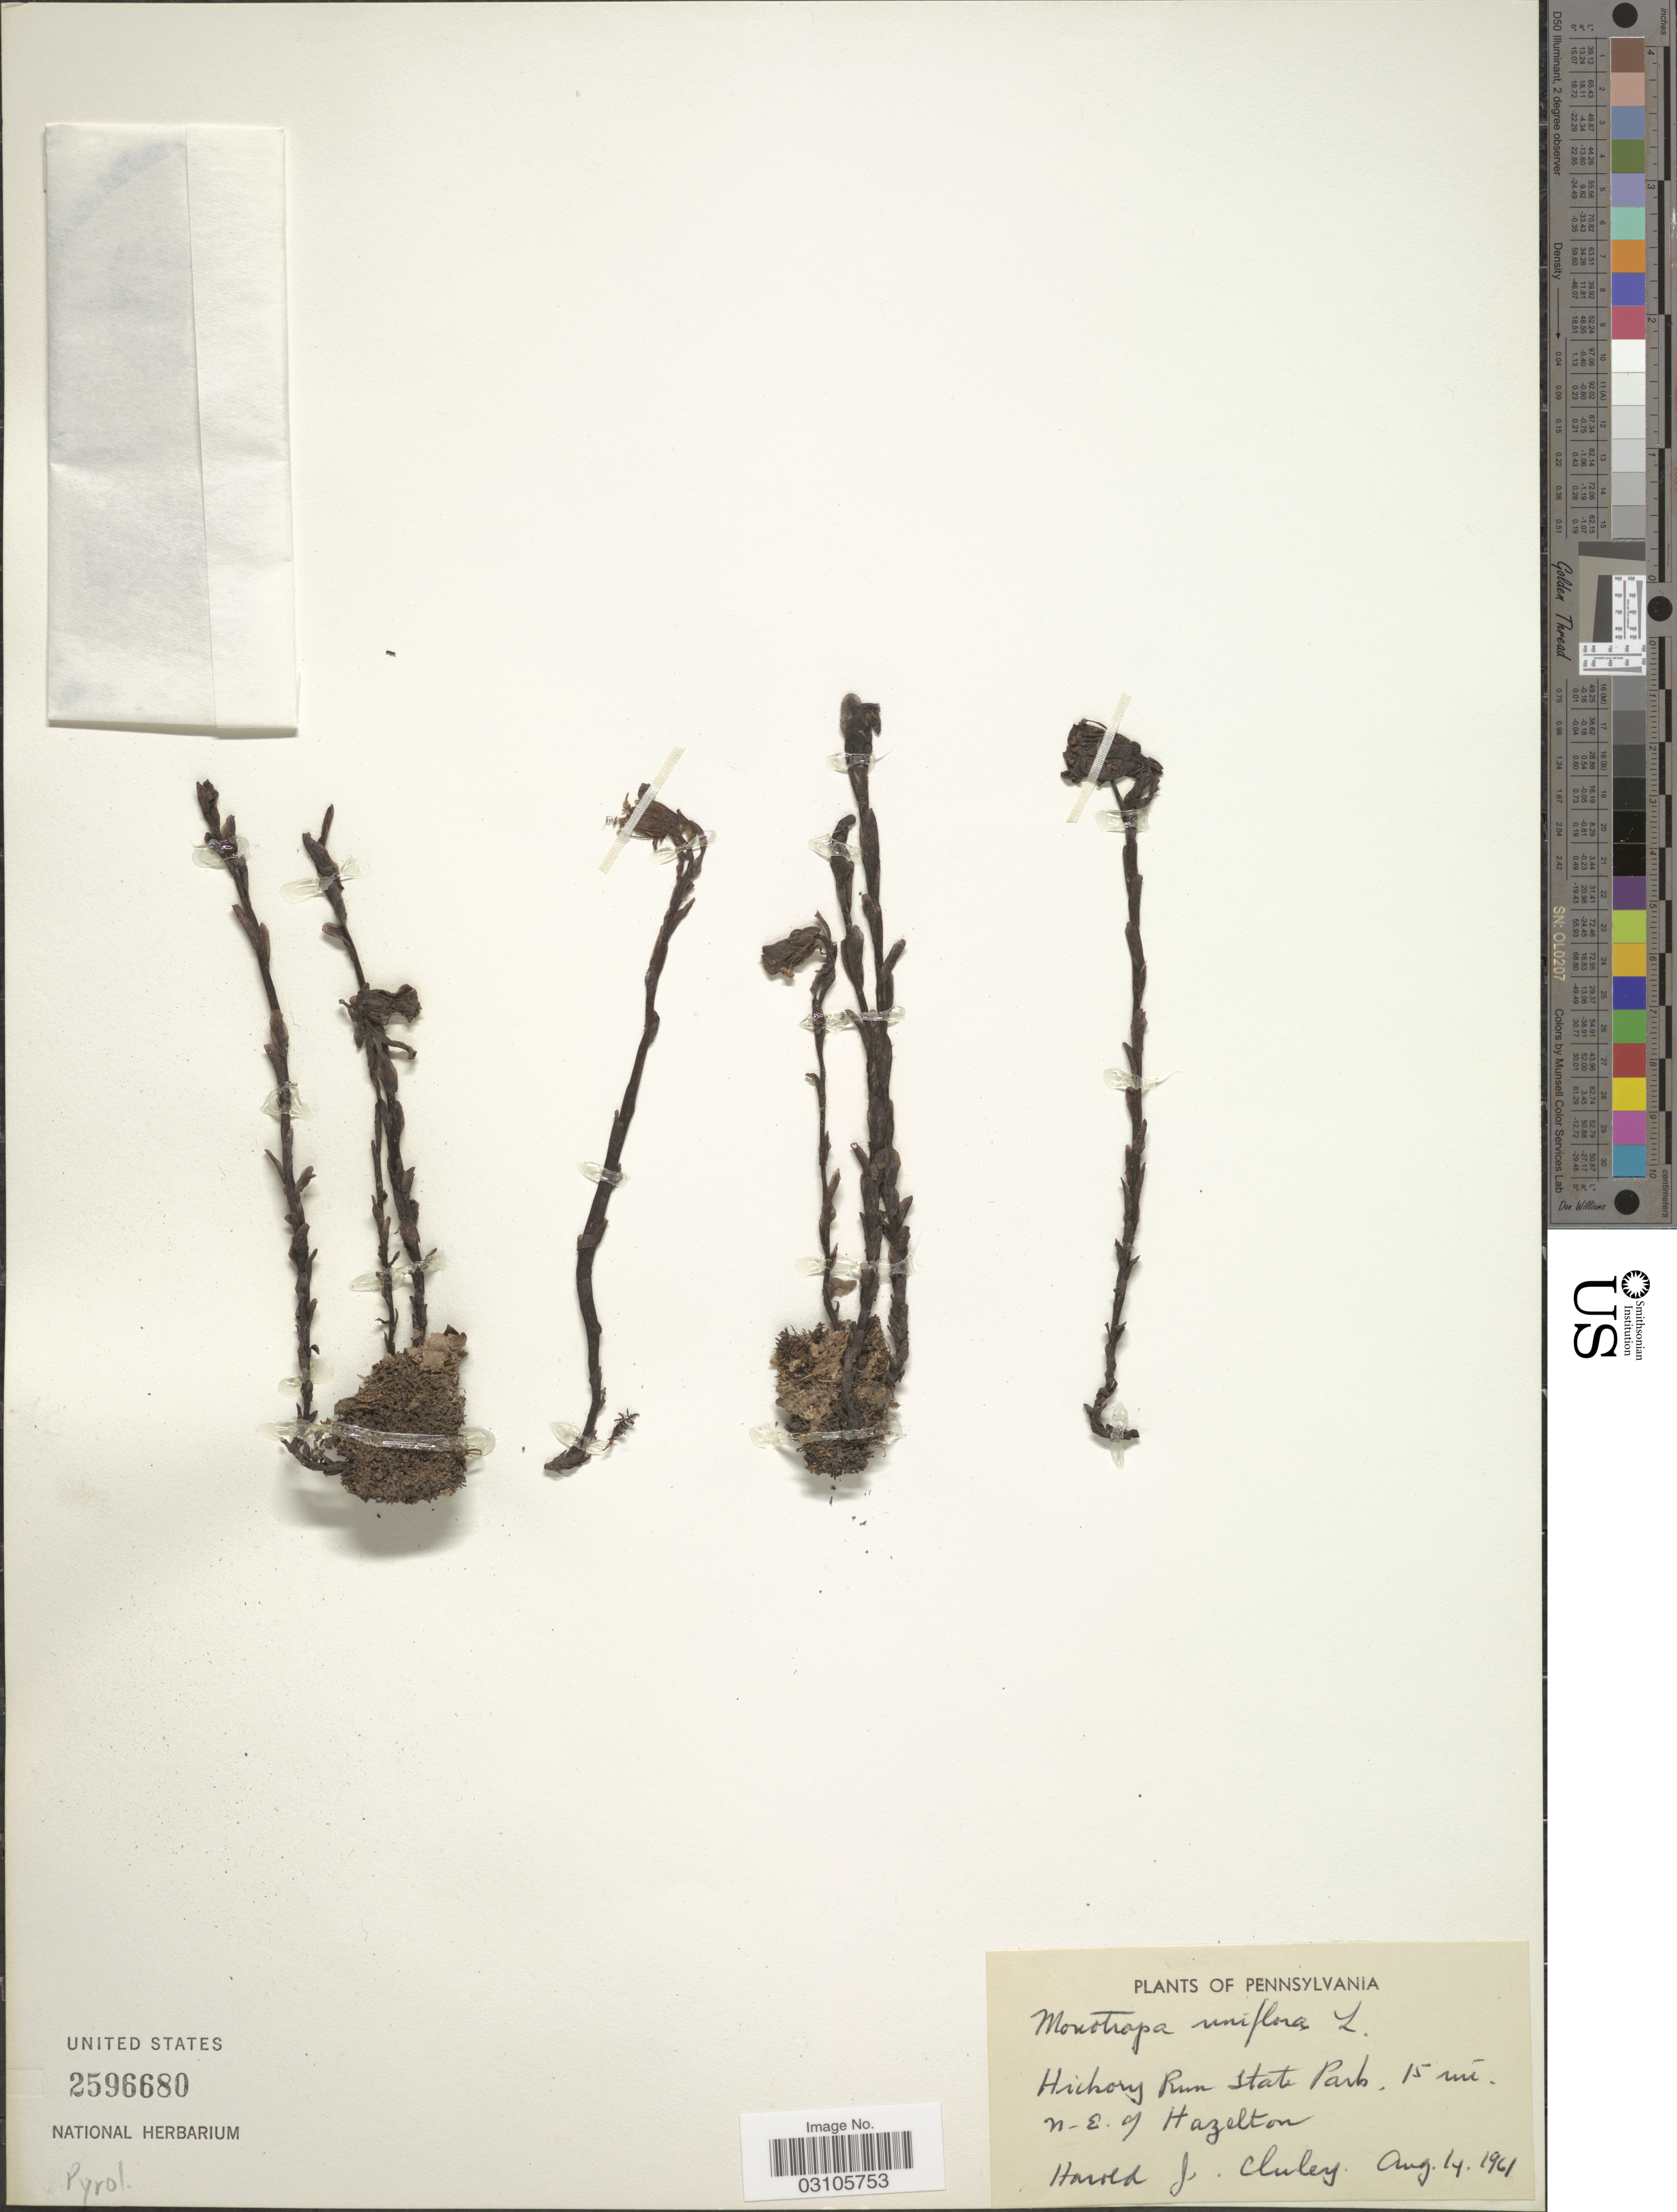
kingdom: Plantae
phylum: Tracheophyta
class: Magnoliopsida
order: Ericales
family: Ericaceae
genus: Monotropa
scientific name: Monotropa uniflora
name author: L.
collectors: H. Cluley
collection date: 1961-08-14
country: United States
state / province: Pennsylvania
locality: Hickory Run State Park, 15 mi. N.E. of Hazelton.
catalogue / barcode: US 2596680